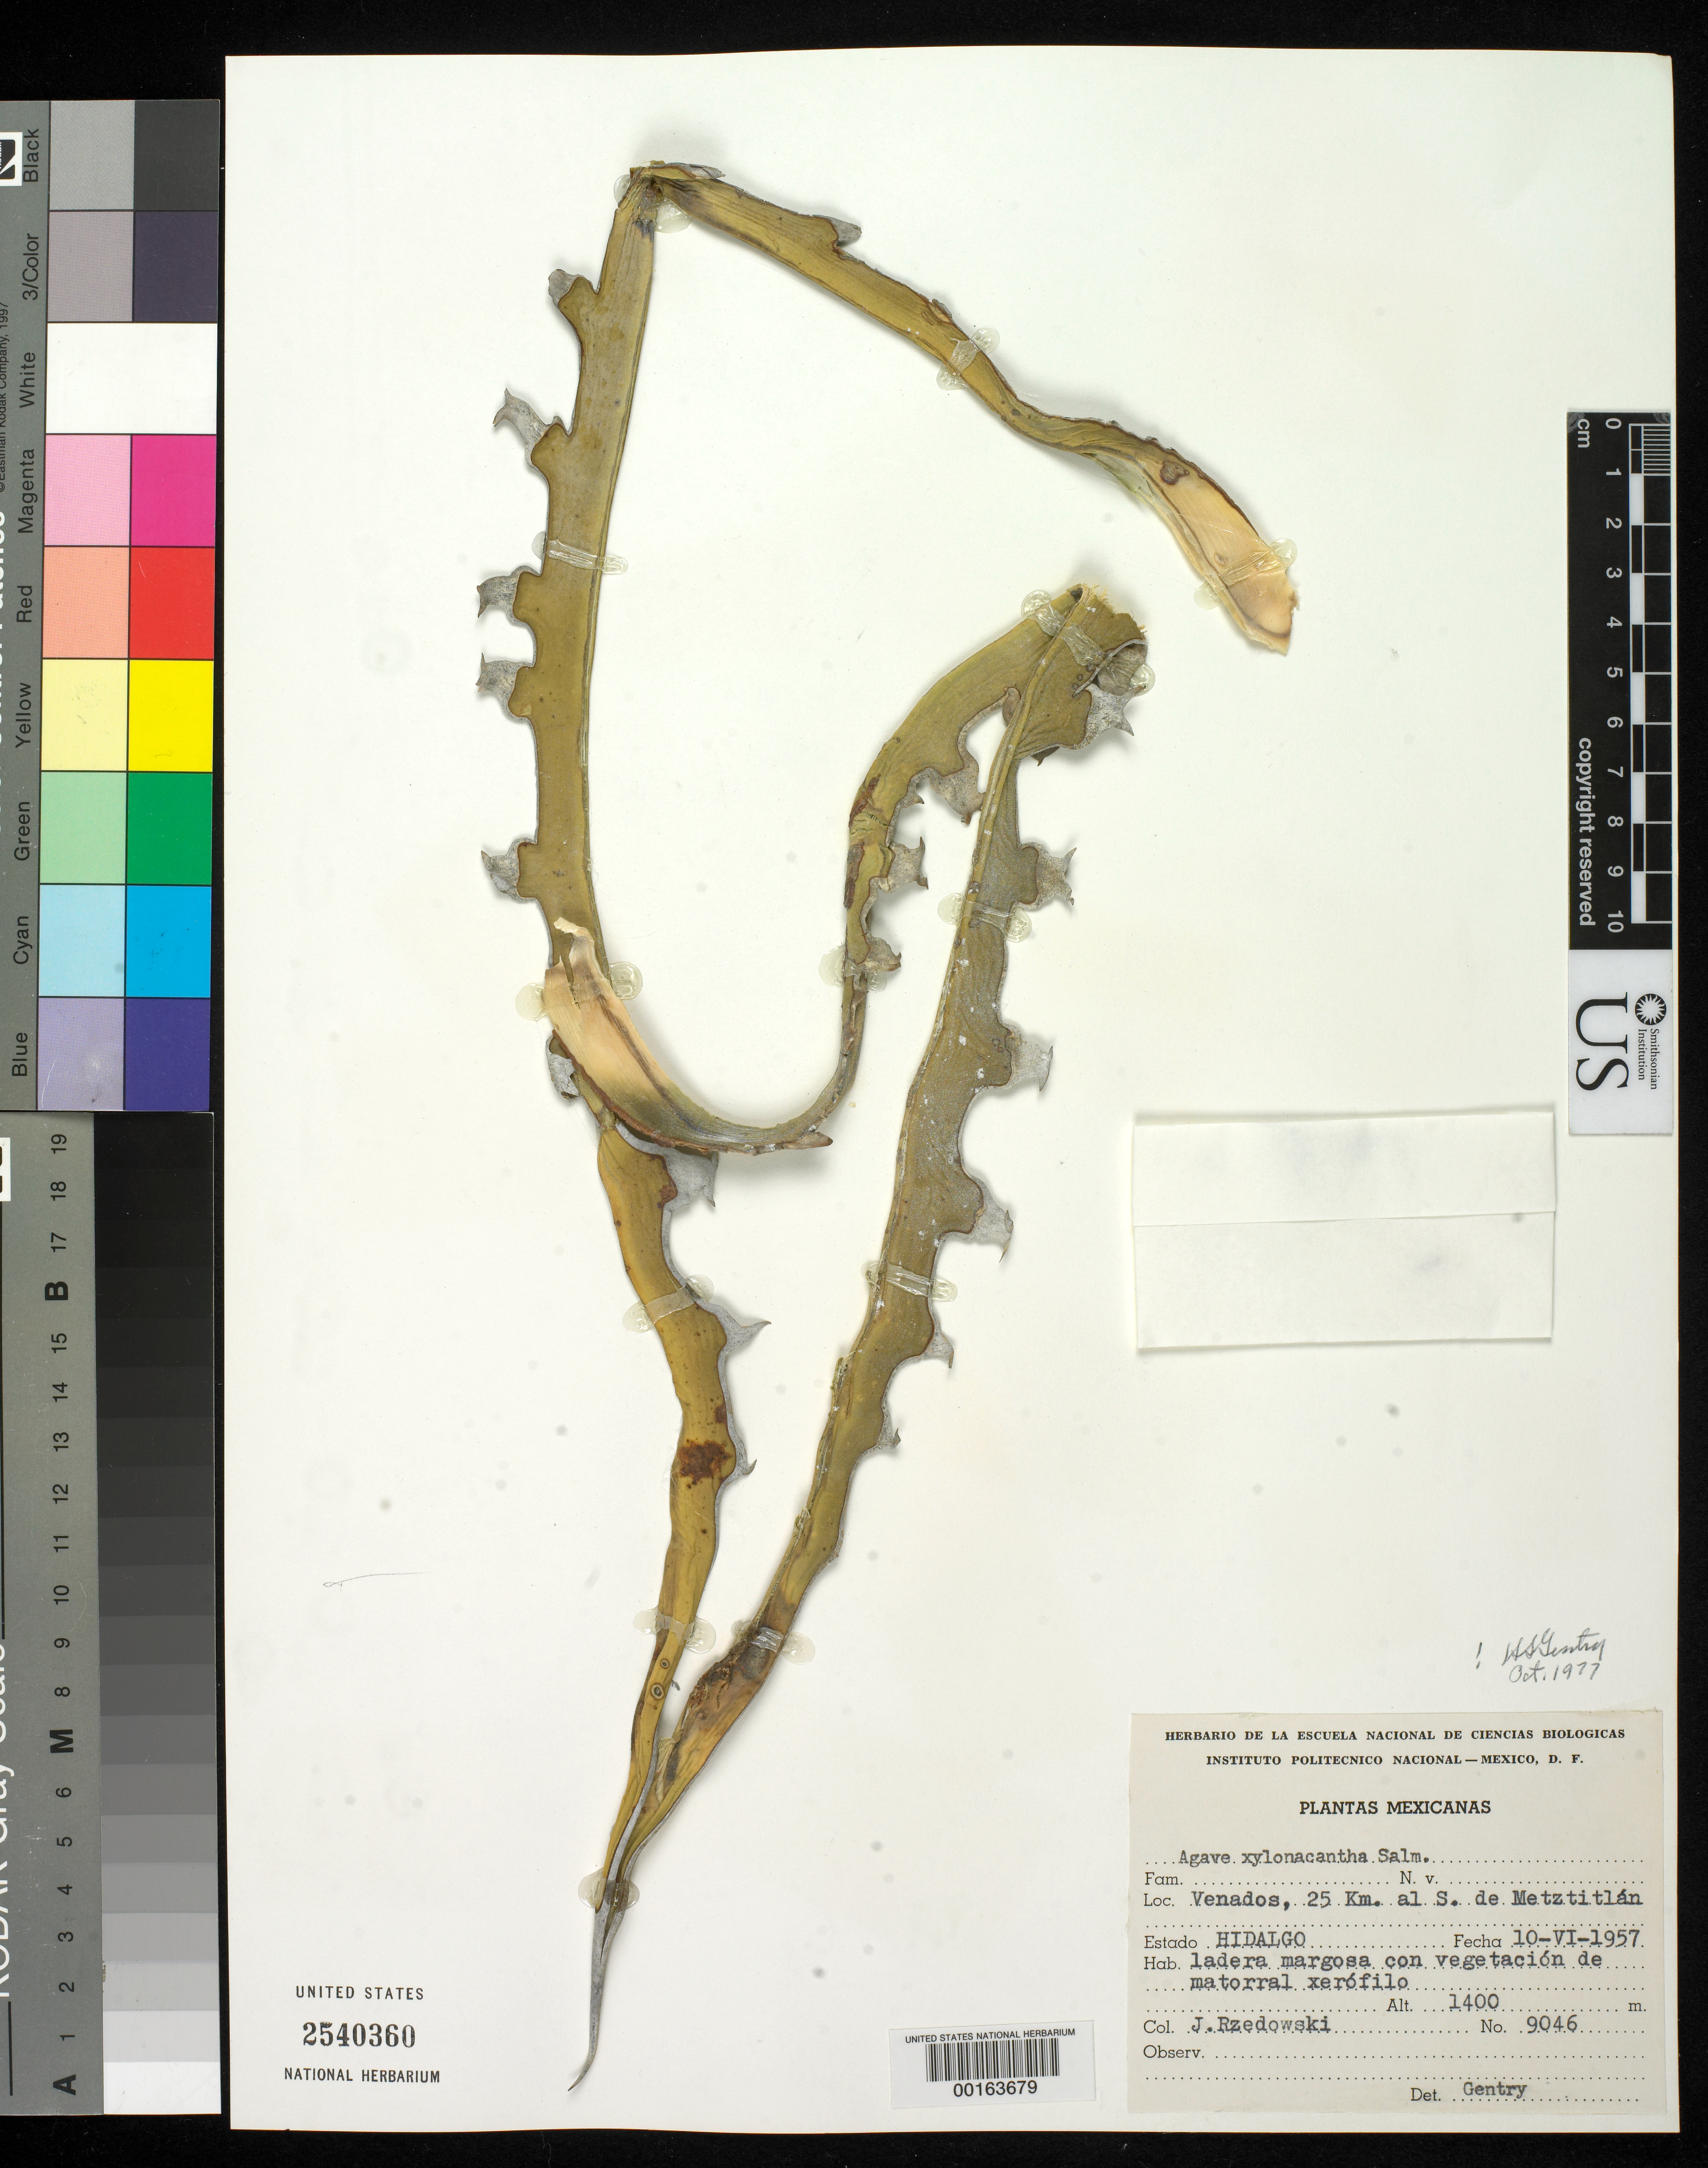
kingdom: Plantae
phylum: Tracheophyta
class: Liliopsida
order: Asparagales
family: Asparagaceae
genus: Agave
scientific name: Agave xylonacantha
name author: Salm-Dyck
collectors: J. Rzedowski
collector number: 9046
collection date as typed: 10 Jun 1957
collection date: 1957-06-10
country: Mexico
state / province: Hidalgo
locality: Venados, 25 km to the S of Metztitlan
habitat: Slope with thicket vegetation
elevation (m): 1400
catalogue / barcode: US 2540360